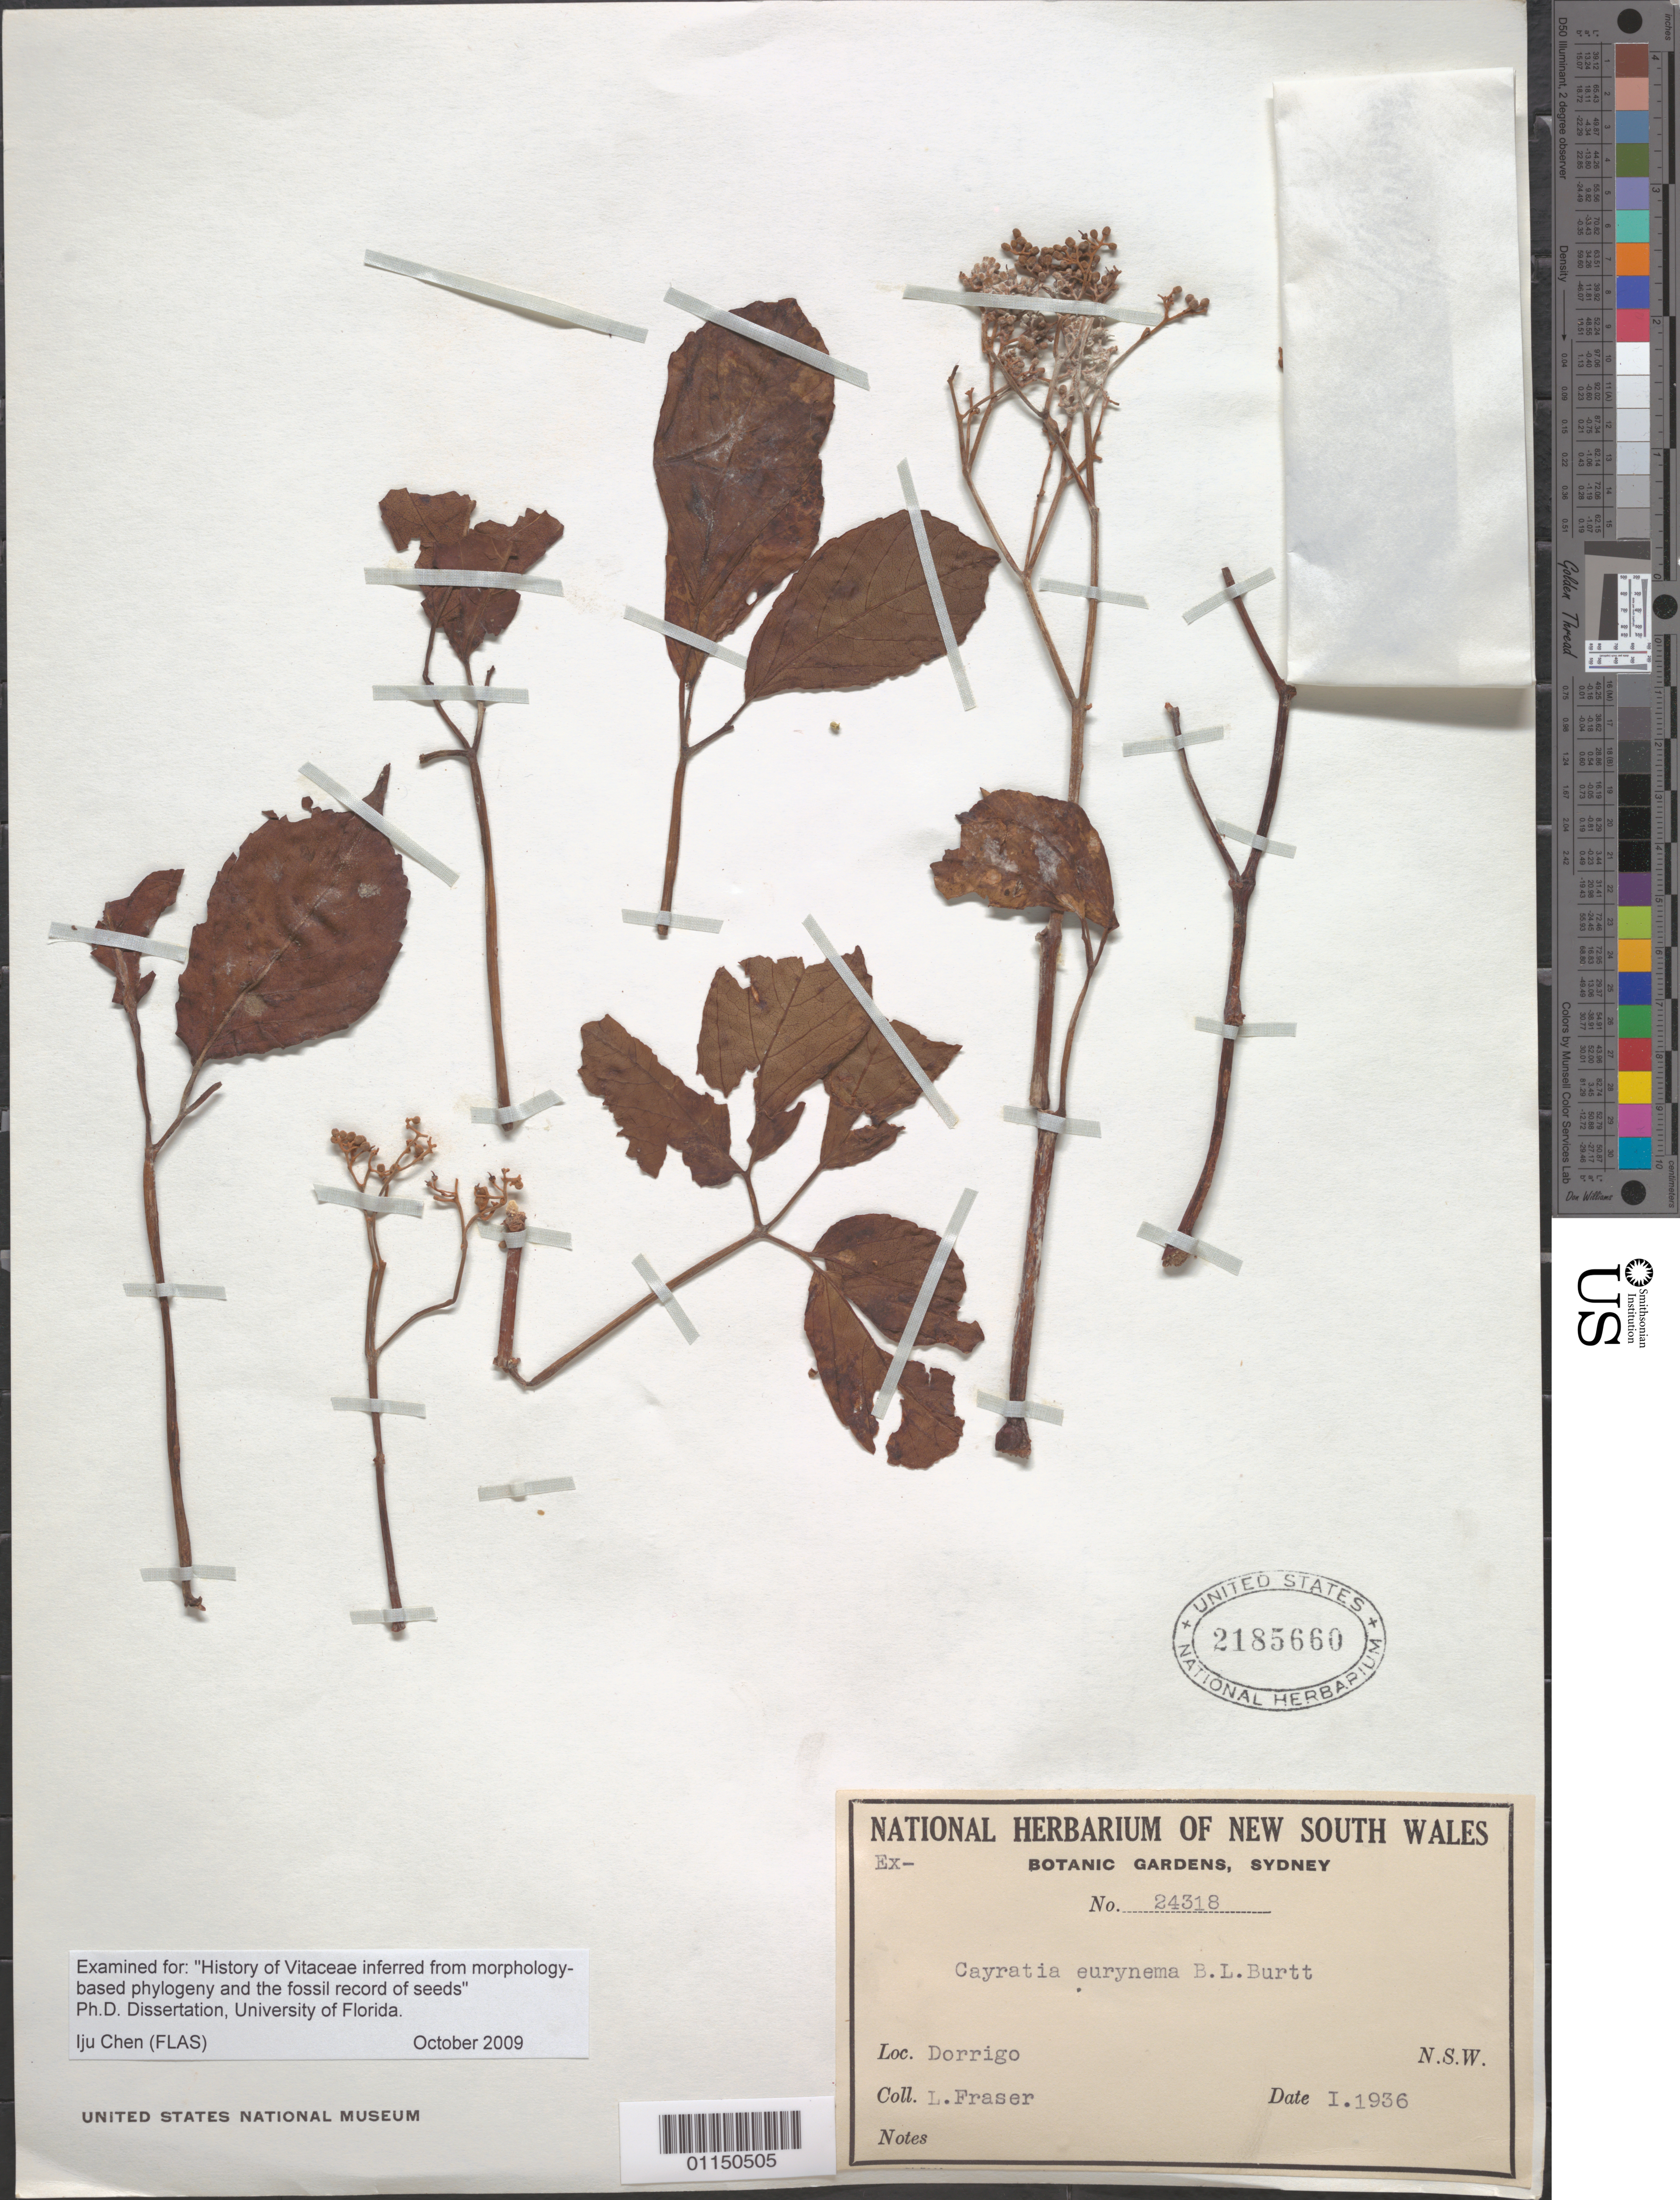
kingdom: Plantae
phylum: Tracheophyta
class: Magnoliopsida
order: Vitales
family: Vitaceae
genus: Causonis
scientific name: Causonis eurynema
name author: (B.L. Burtt) Jackes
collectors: L. Fraser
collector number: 2185660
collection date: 1936-01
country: Australia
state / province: New South Wales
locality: Dorrigo.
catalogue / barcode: US 2185660